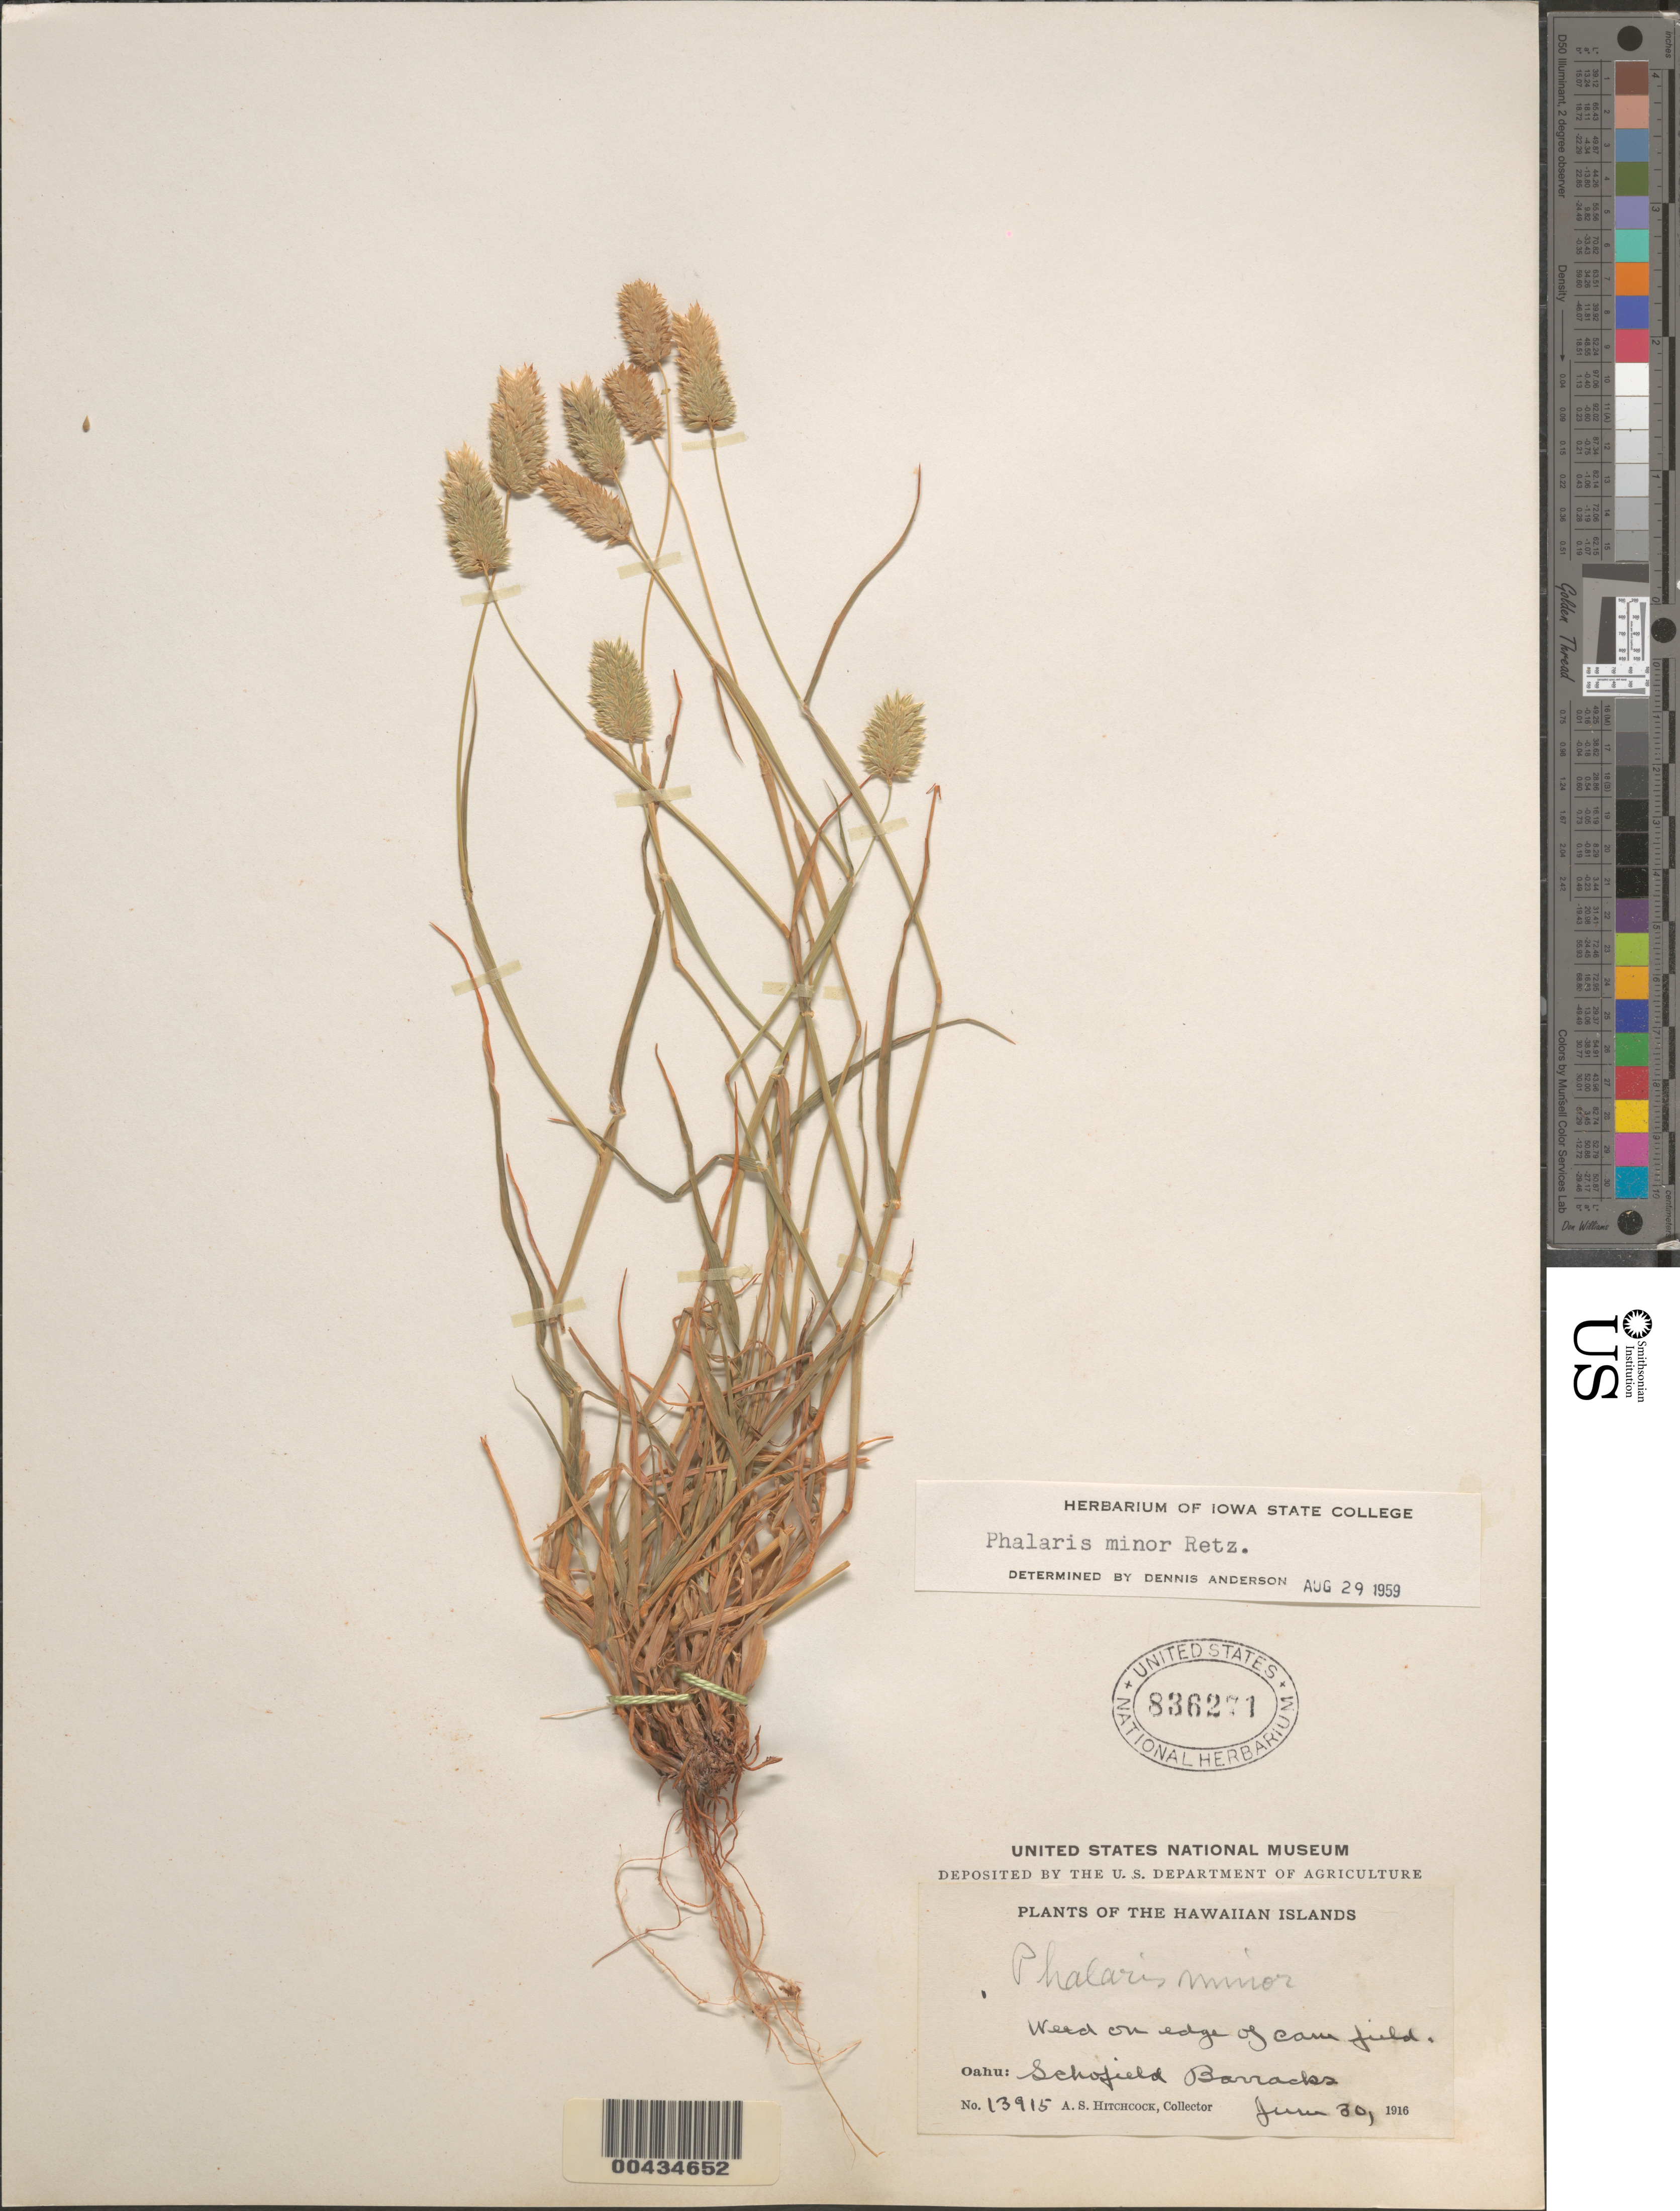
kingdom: Plantae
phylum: Tracheophyta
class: Liliopsida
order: Poales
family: Poaceae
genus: Phalaris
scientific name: Phalaris minor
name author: Retz.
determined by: Anderson, D.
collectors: A. S. Hitchcock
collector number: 13915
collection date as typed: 30 Jun 1916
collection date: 1916-06-30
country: United States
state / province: Hawaii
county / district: Honolulu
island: Oahu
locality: Schofield Barracks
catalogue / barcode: US 836271